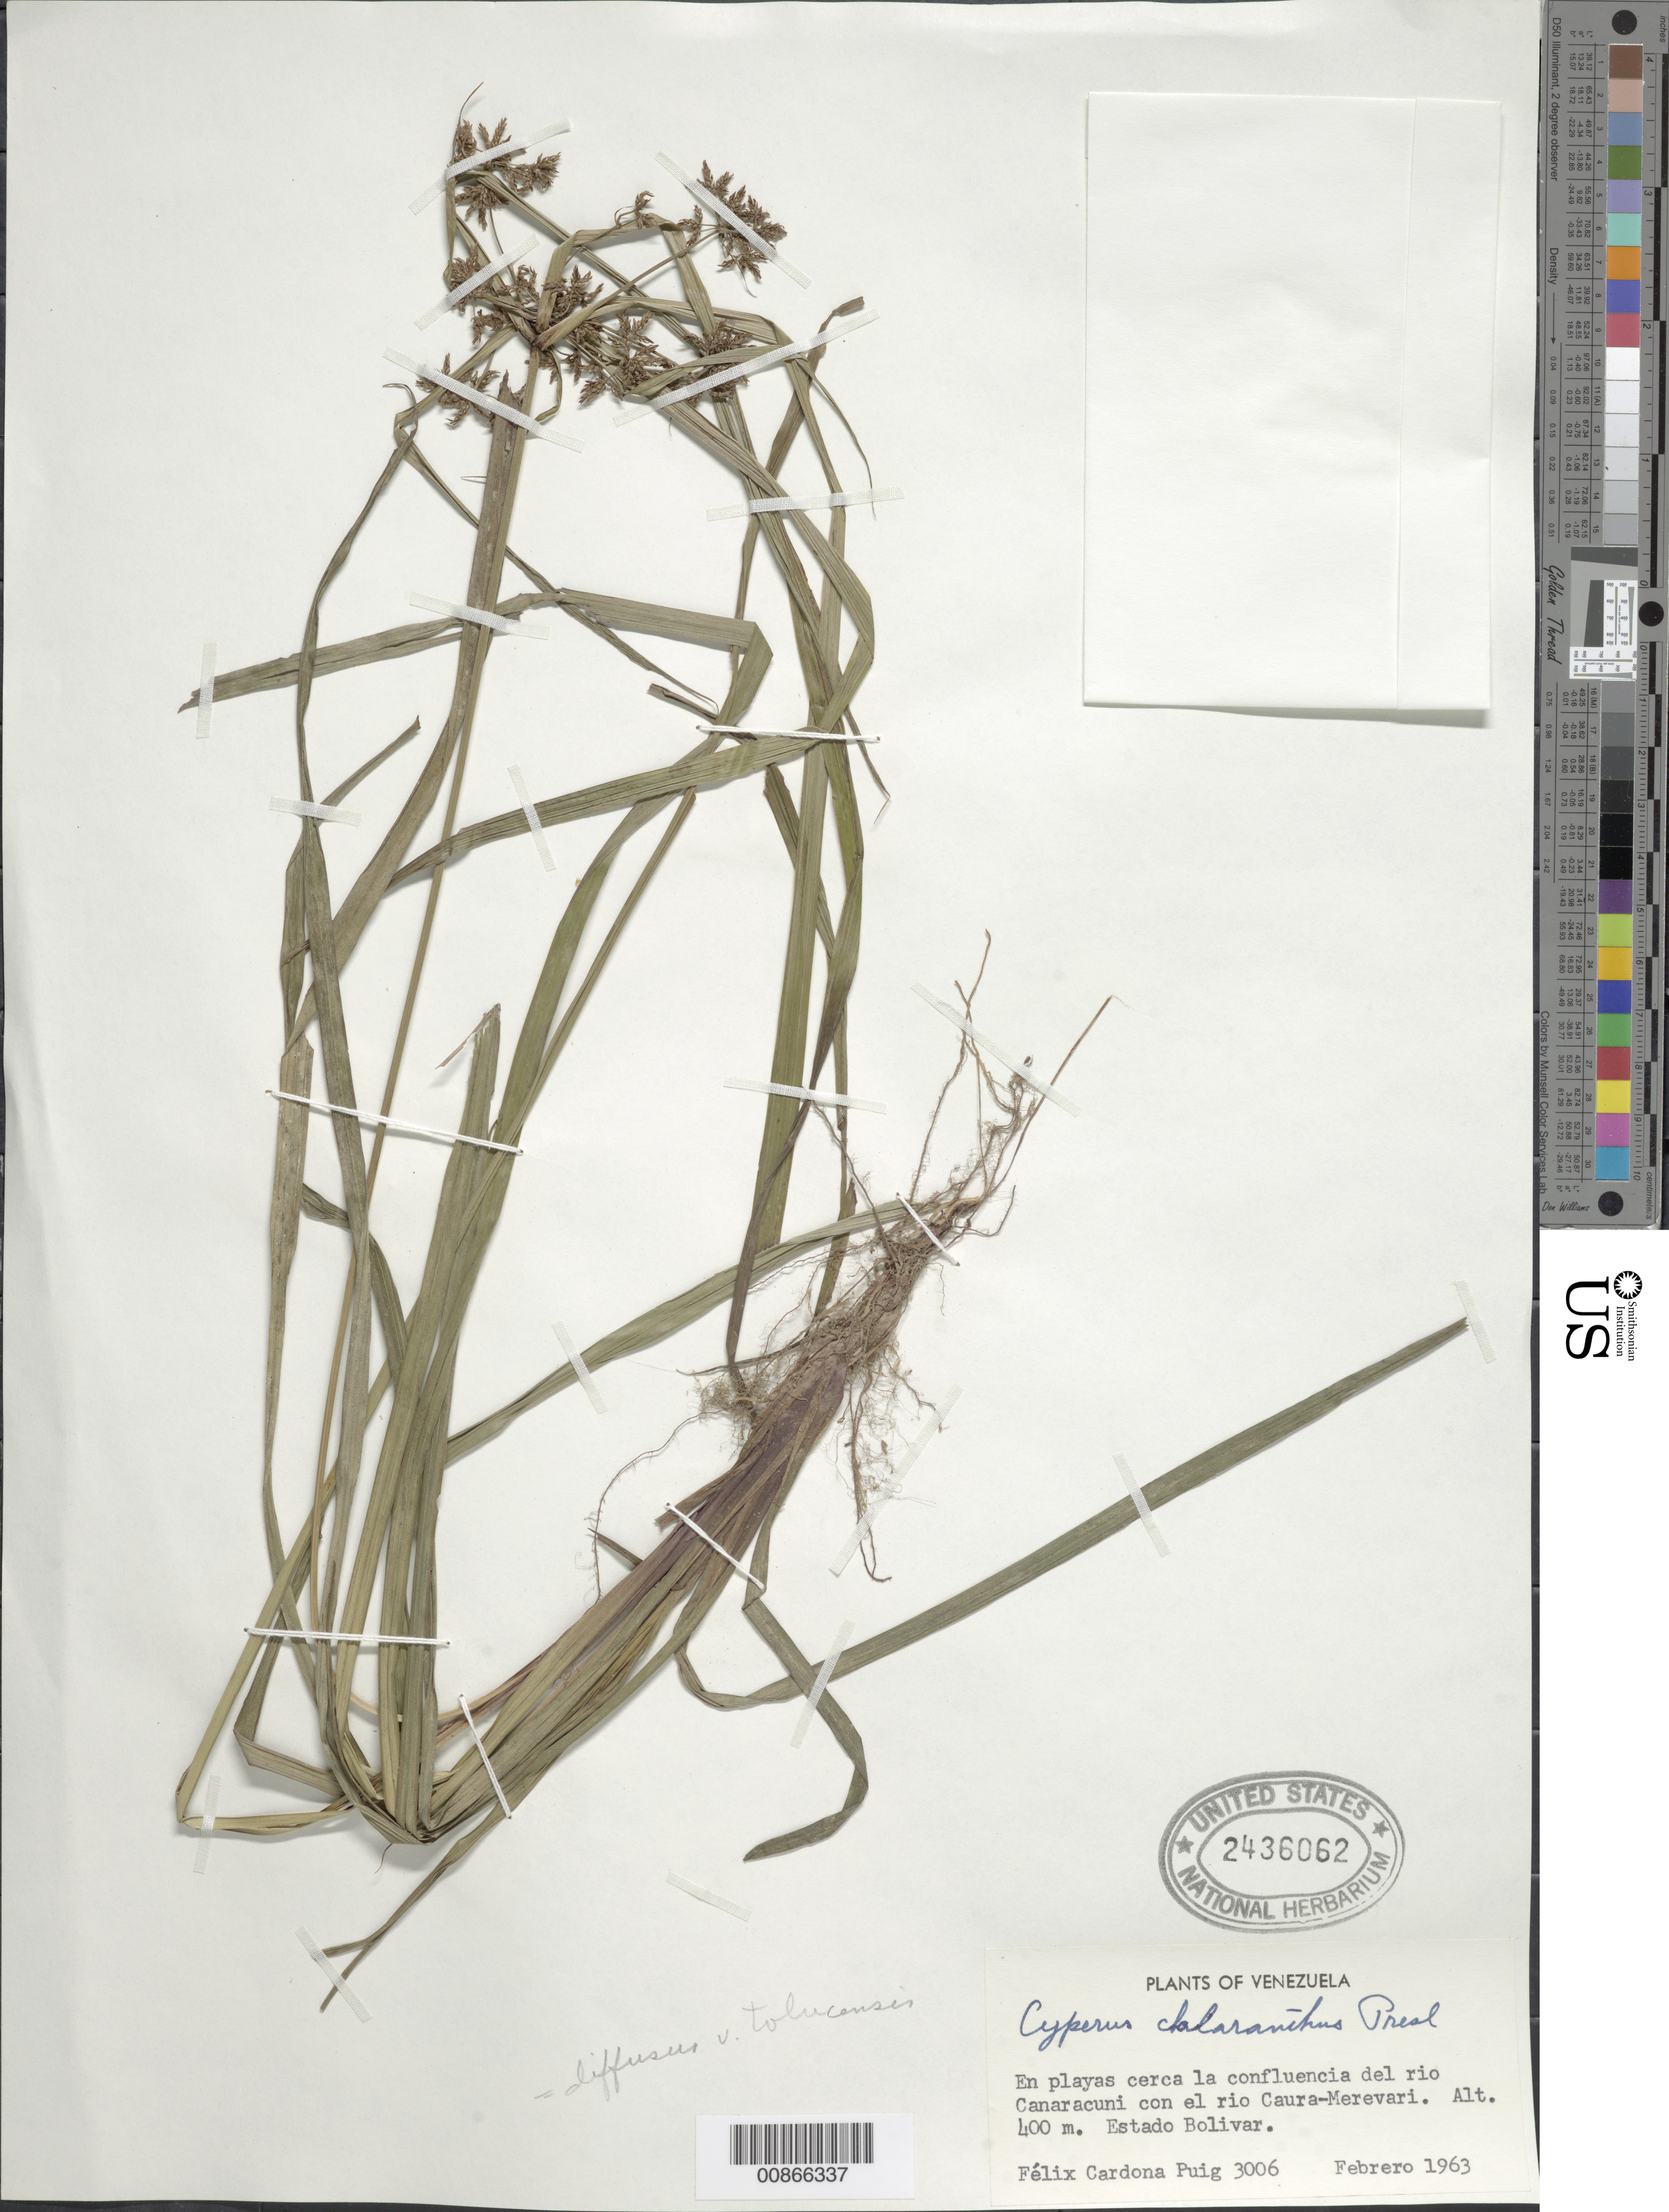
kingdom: Plantae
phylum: Tracheophyta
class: Liliopsida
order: Poales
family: Cyperaceae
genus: Cyperus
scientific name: Cyperus laxus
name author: Lam.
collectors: F. Cardona Puig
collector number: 3006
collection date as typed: Feb-63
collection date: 1963-02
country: Venezuela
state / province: Bolívar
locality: Río Canaracuni, junto a su desembocadura con el Río Caura-Merevari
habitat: Playas cerca la rio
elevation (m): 400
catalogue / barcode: US 2436062